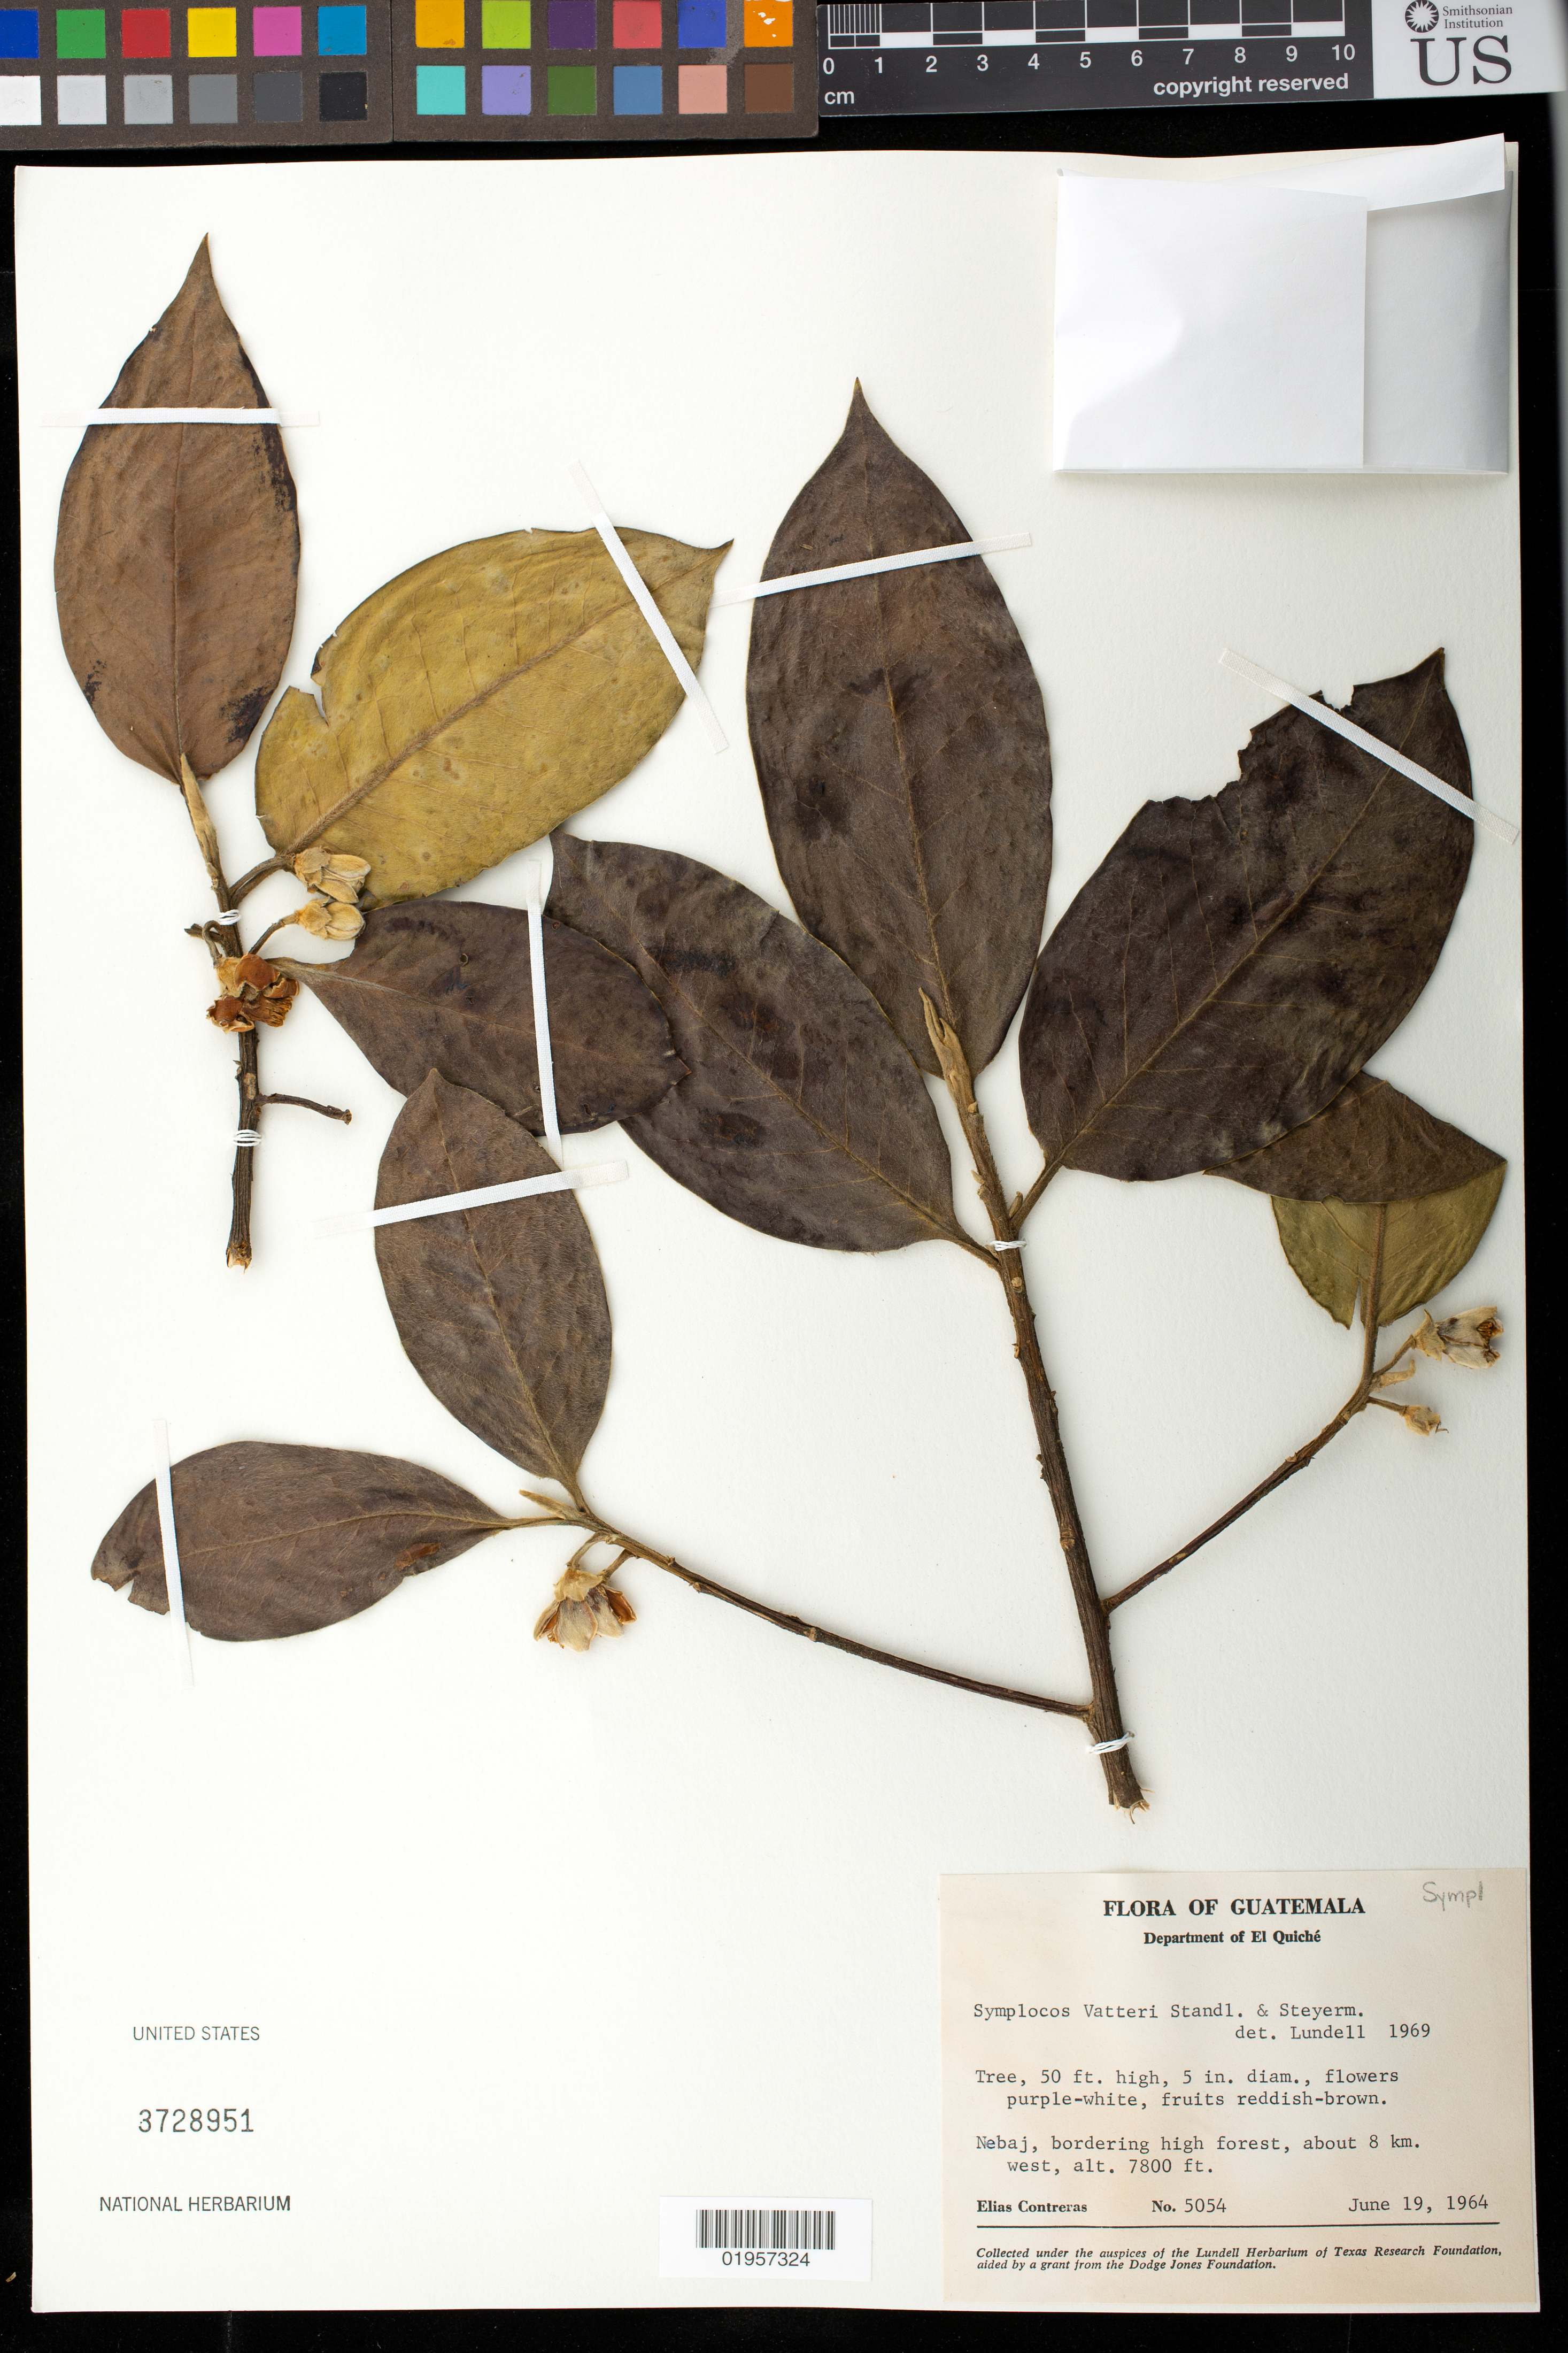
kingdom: Plantae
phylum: Tracheophyta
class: Magnoliopsida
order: Ericales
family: Symplocaceae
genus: Symplocos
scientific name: Symplocos vatteri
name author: Standl. & Steyerm.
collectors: E. Contreras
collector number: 5054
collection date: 1964-06-19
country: Guatemala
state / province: El Quiché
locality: Quiche, Nebaj, ca. 8 km. W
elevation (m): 2377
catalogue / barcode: US 3728951